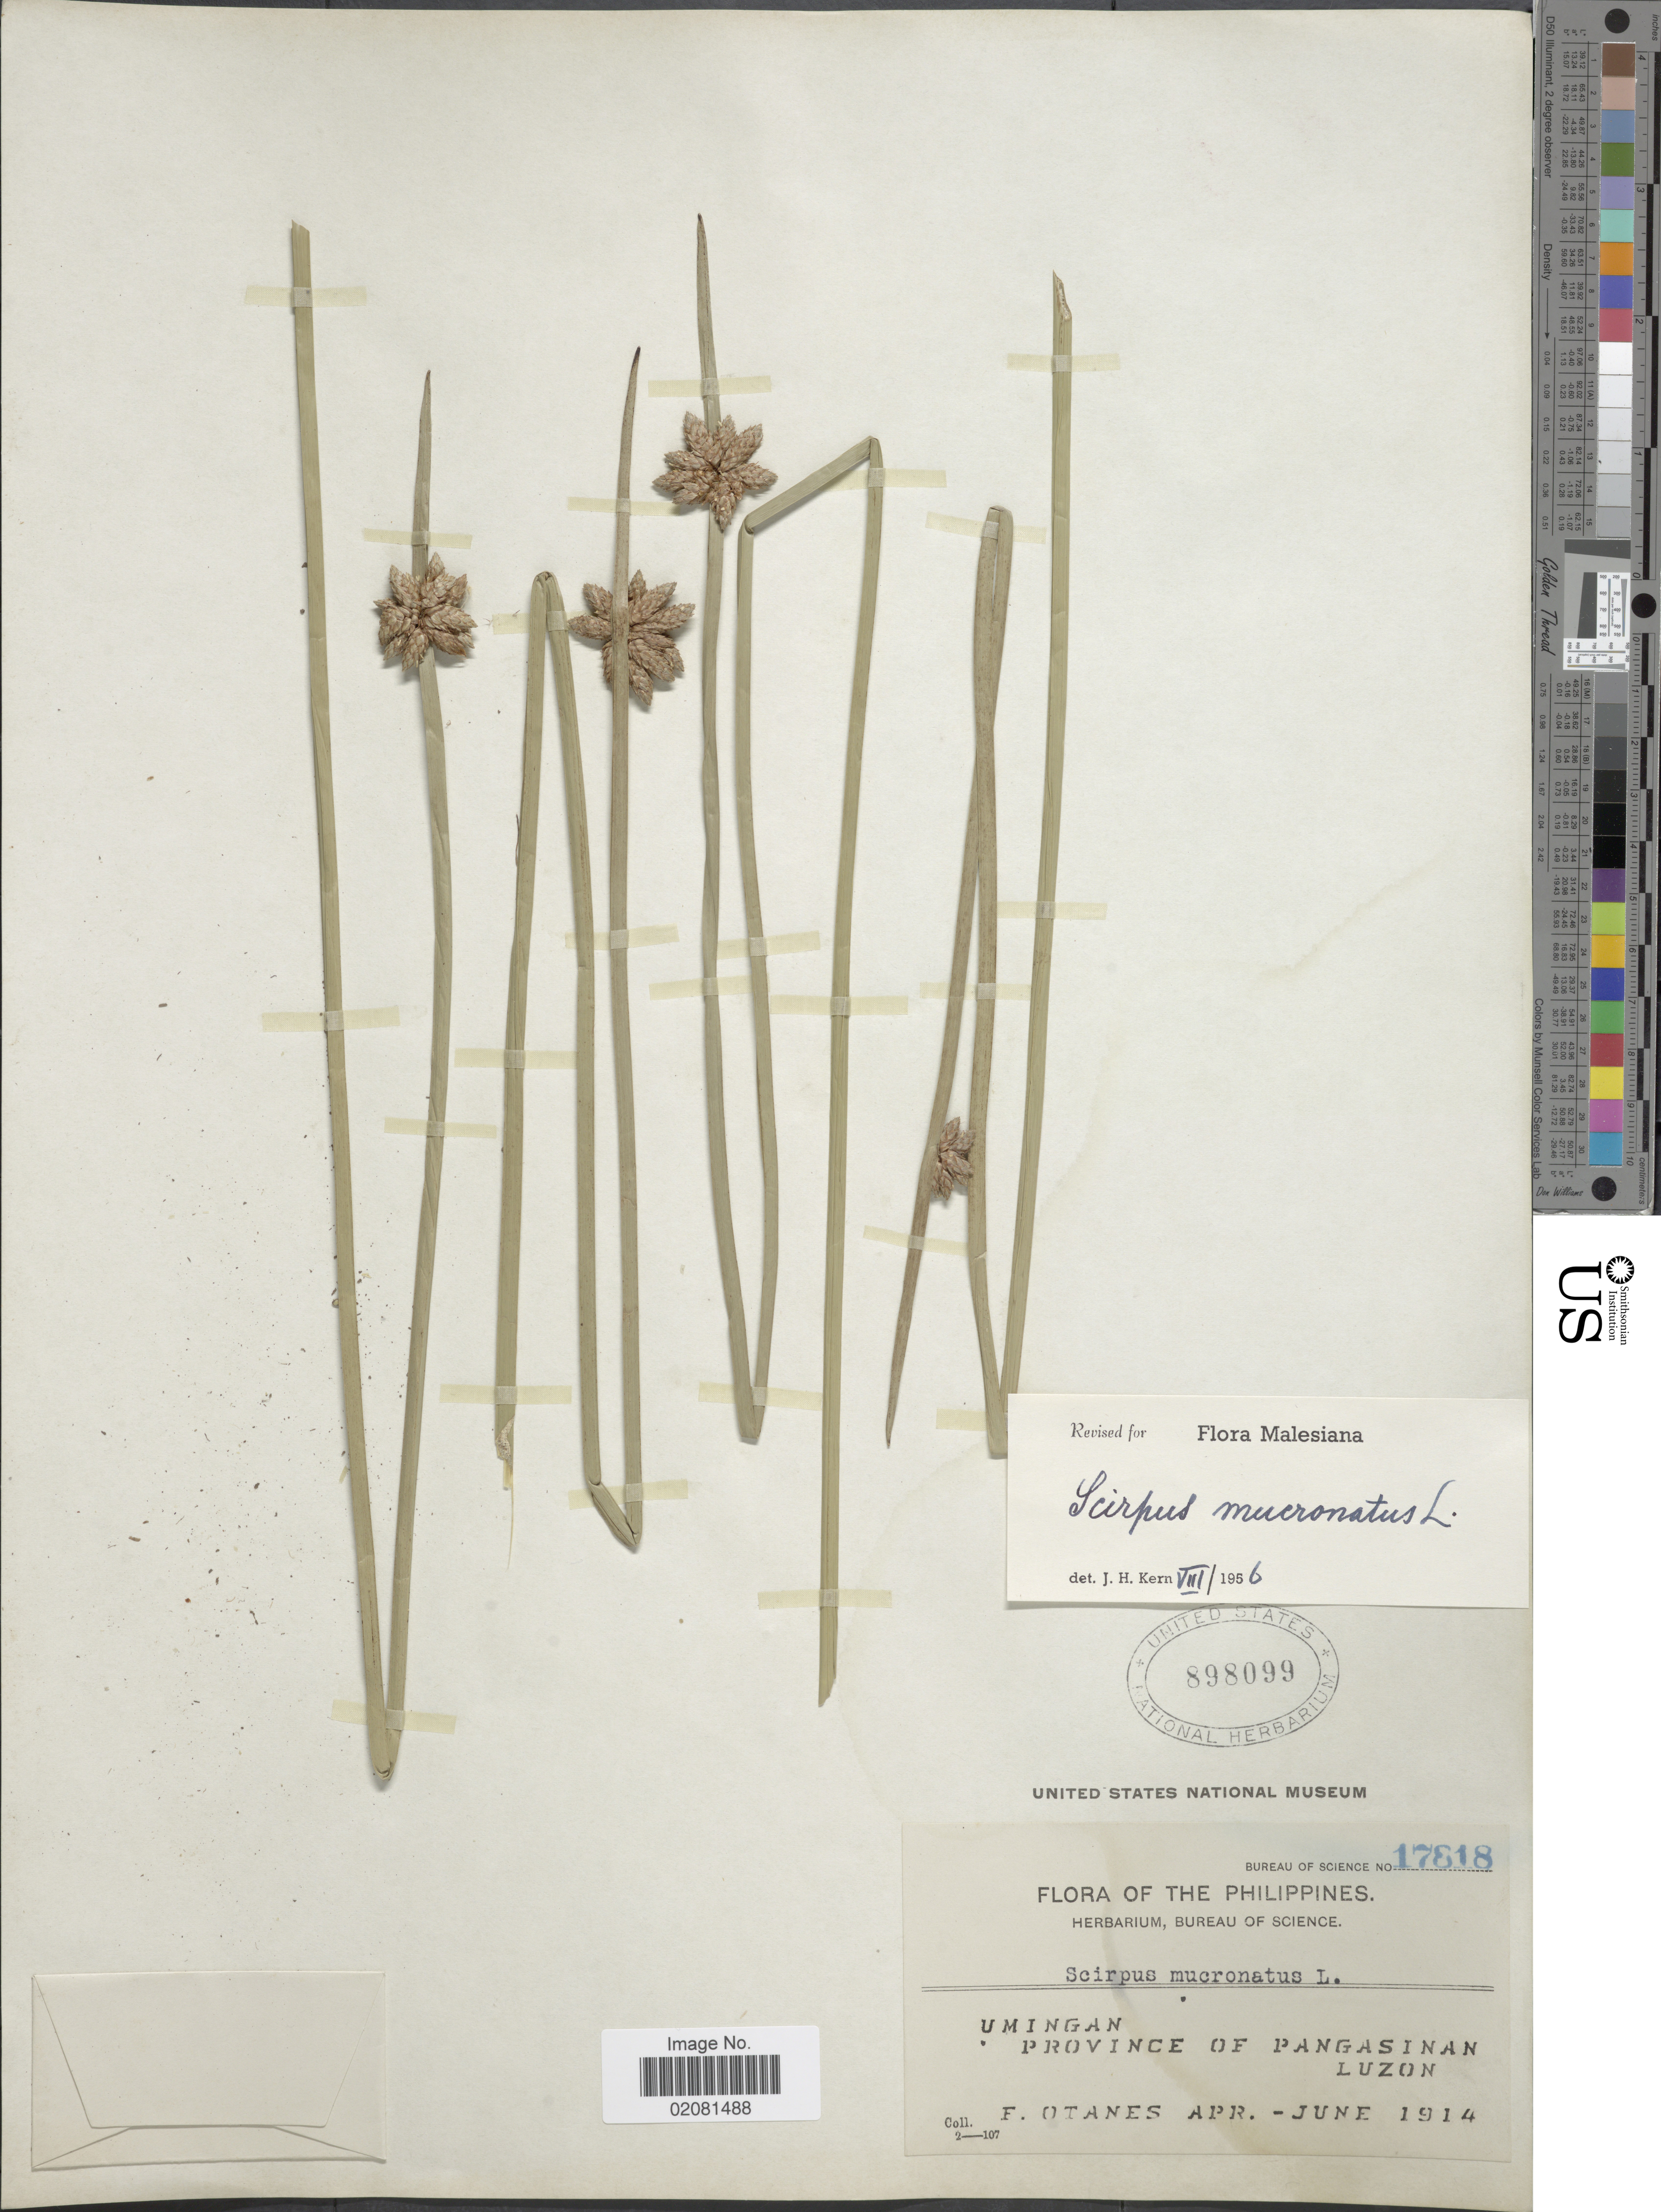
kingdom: Plantae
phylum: Tracheophyta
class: Liliopsida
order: Poales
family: Cyperaceae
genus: Schoenoplectus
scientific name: Schoenoplectus mucronatus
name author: (L.) Palla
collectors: F. Q. Otanes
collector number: Bureau of Science 17818. Umingan. province of Pangasinan. Luzon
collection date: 1914-04/1914-06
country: Philippines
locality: Umingan. Province of Pangasinan. Luzon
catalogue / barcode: US 898099